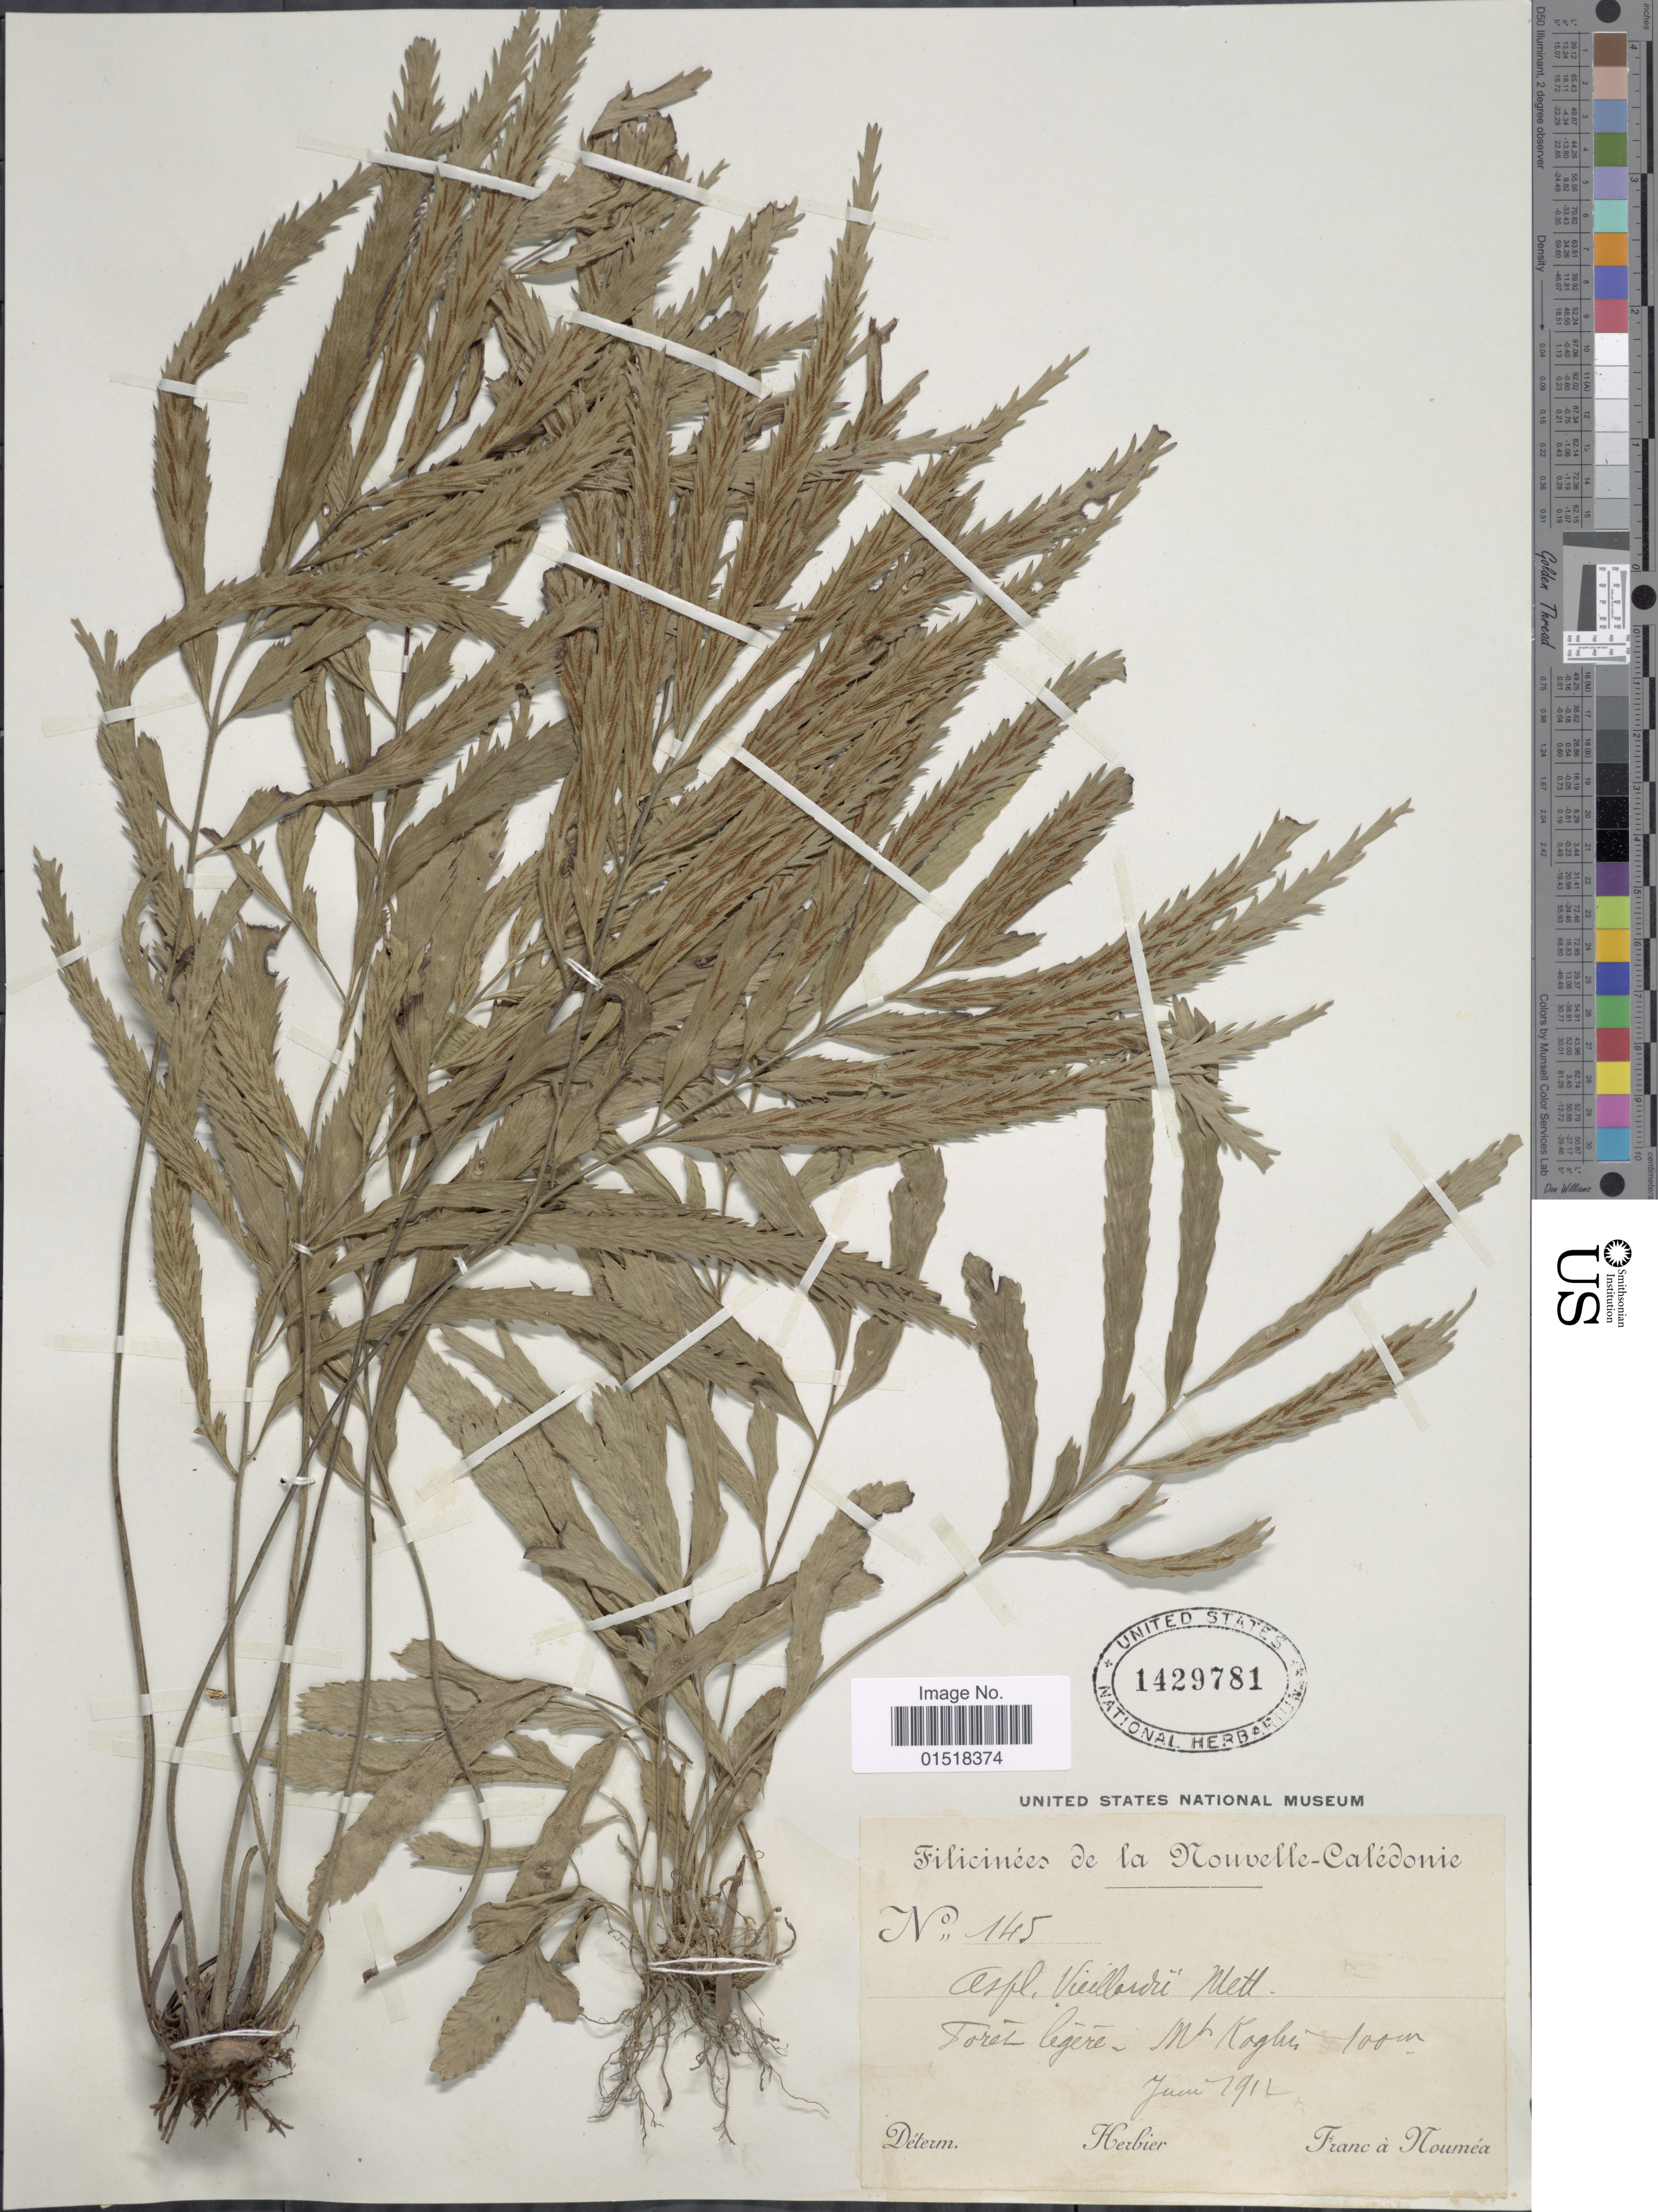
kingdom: Plantae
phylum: Tracheophyta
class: Polypodiopsida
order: Polypodiales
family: Aspleniaceae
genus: Asplenium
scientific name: Asplenium vieillardii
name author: Mett.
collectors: Franc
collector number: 145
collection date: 1912-06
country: New Caledonia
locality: Foret legere - Mt. Koghi.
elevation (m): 100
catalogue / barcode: US 1429781